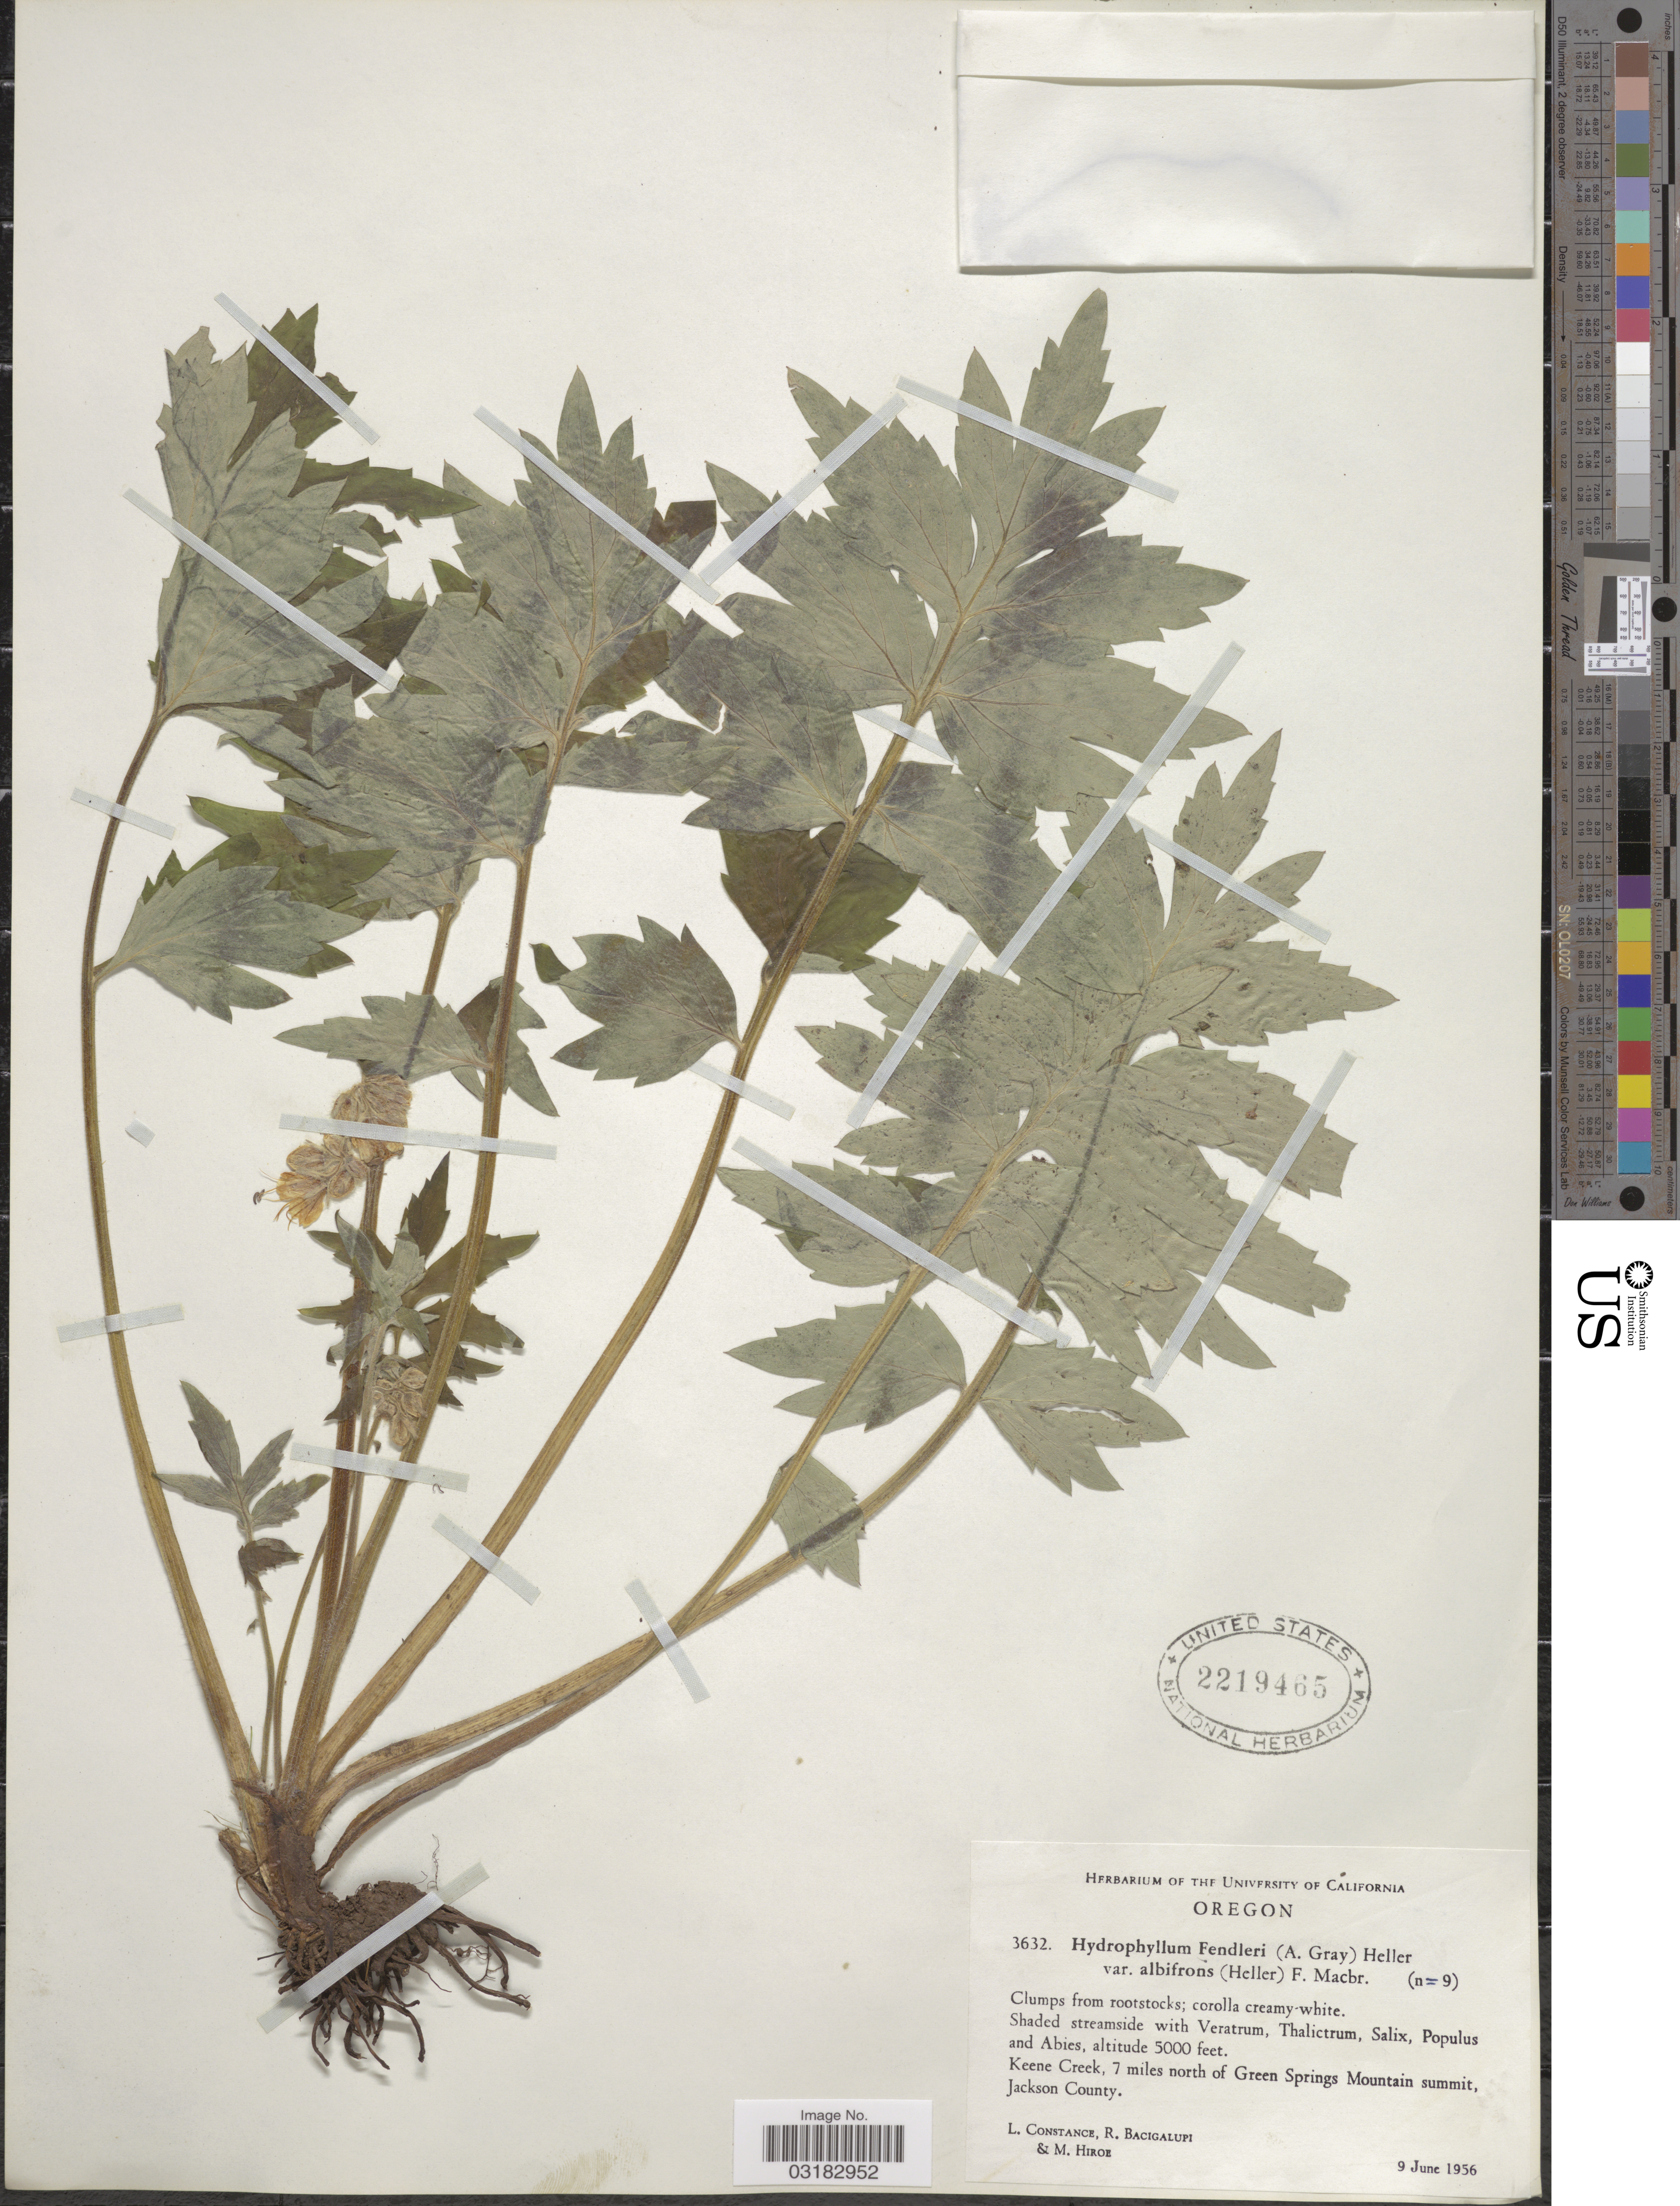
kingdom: Plantae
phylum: Tracheophyta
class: Magnoliopsida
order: Boraginales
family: Hydrophyllaceae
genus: Hydrophyllum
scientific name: Hydrophyllum fendleri var. albifrons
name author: (A. Heller) J.F. Macbr.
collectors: L. Constance, R. Bacigalupi & M. Hiroe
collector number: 3632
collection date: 1956-06-09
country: United States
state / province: Oregon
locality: Keene Creek, 7 miles north of Green Springs Mountain summit, Jackson County.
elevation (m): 1524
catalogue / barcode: US 2219465